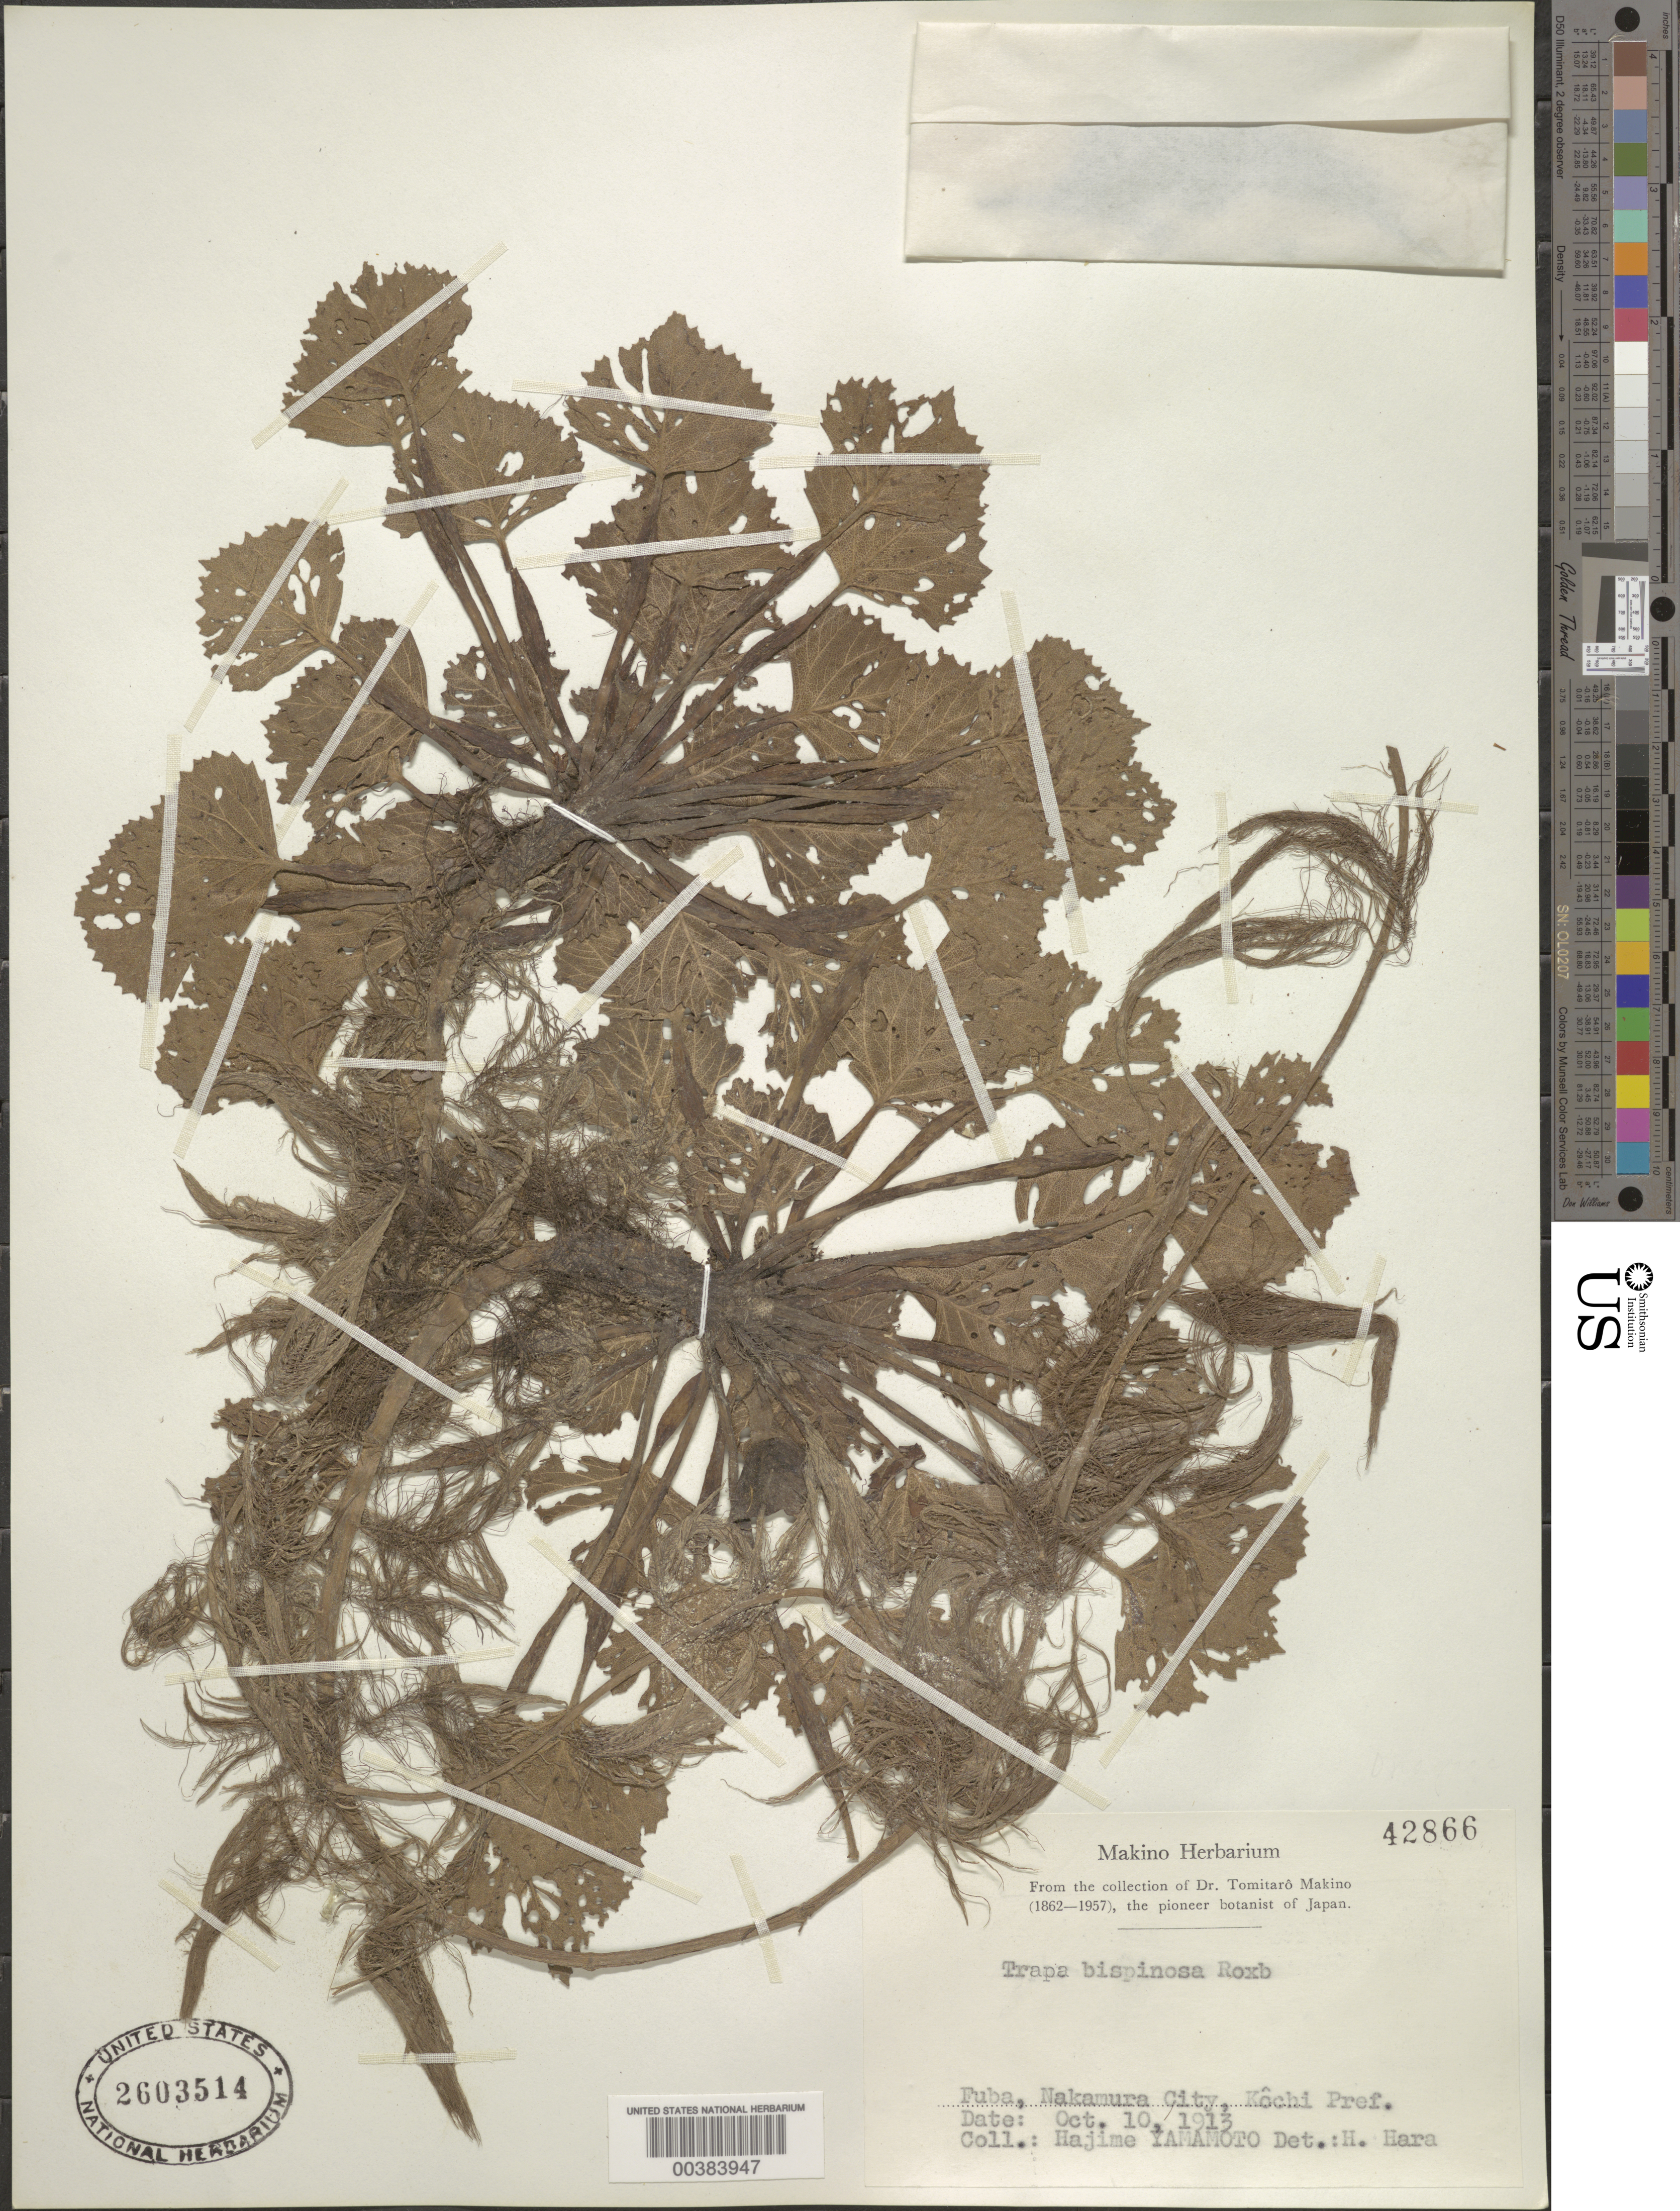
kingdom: Plantae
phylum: Tracheophyta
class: Magnoliopsida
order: Myrtales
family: Lythraceae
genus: Trapa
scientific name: Trapa bispinosa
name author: Roxb.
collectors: H. Yamamoto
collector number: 42866 Makino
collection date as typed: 10 Oct 1913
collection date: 1913-10-10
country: Japan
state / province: Koti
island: Shikoku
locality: Fuba, nakamura city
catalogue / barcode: US 2603514